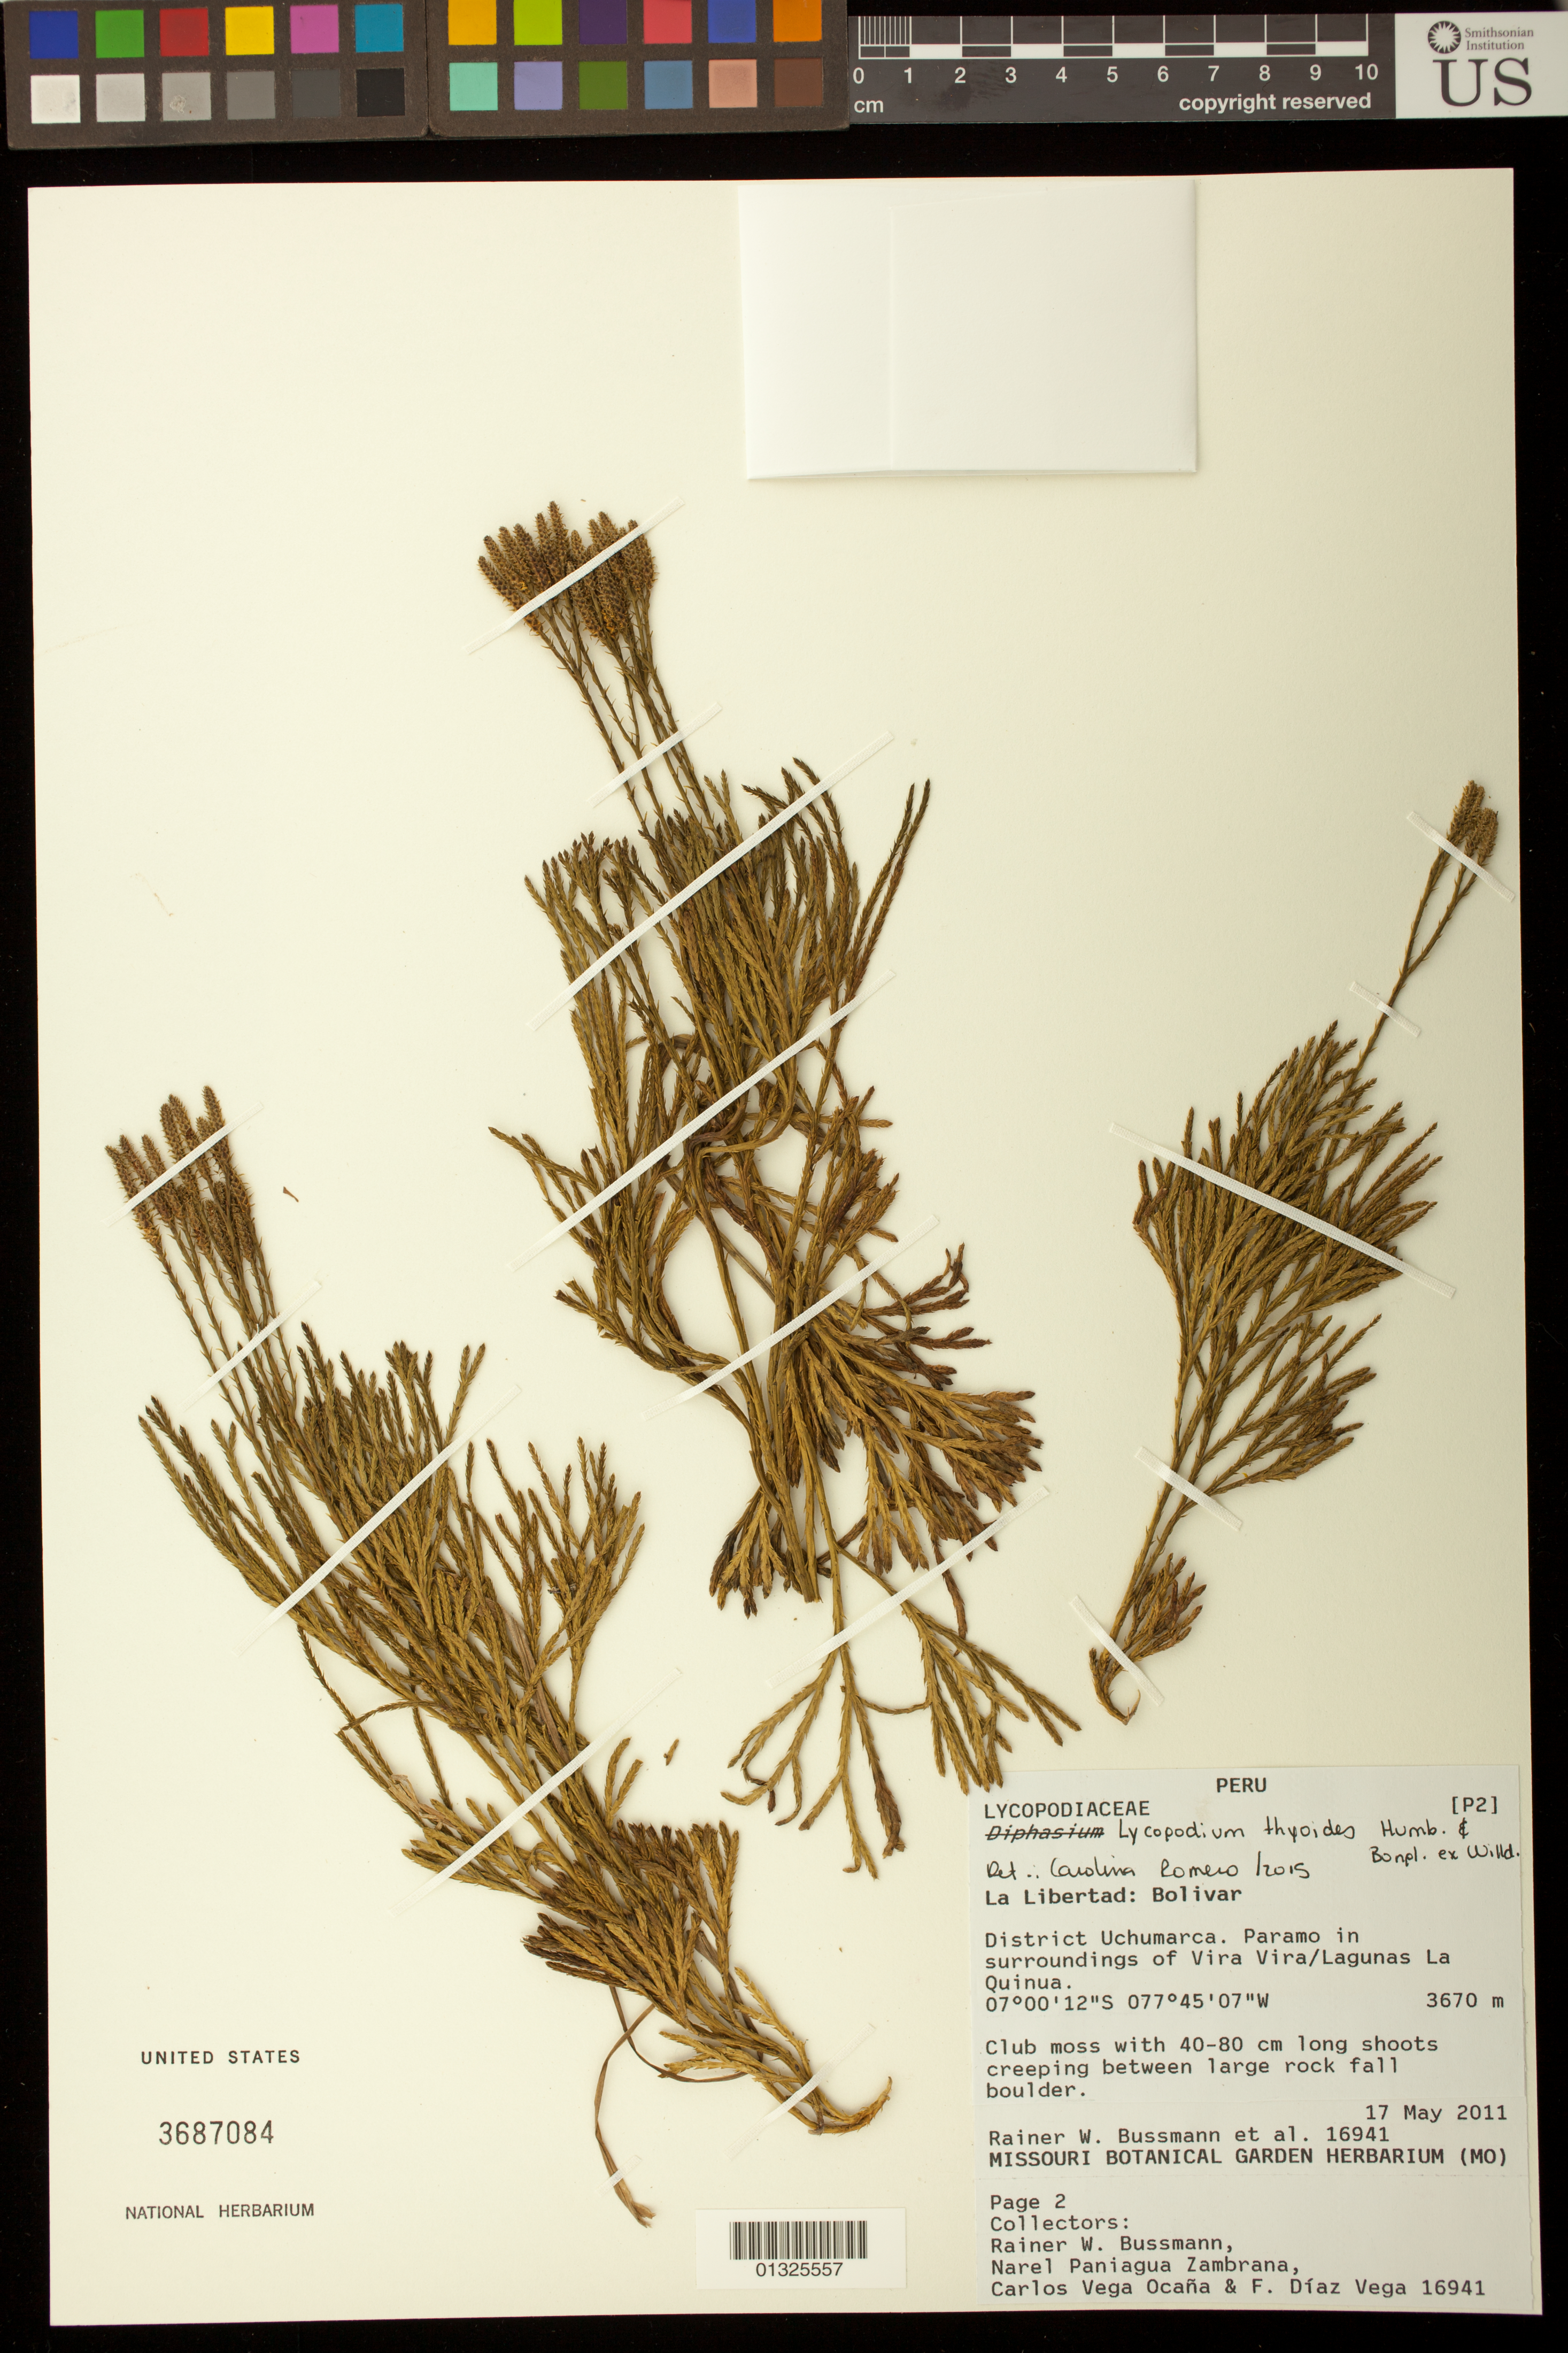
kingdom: Plantae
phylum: Tracheophyta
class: Lycopodiopsida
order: Lycopodiales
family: Lycopodiaceae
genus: Diphasiastrum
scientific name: Diphasiastrum thyoides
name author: (Humb. & Bonpl. ex Willd.) Holub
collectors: R. W. Bussmann, N. Paniagua Zambrana, C. Vega Ocaña & F. Diaz Vega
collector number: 16941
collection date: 2011-05-17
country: Peru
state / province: La Libertad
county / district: Bolívar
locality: La Libertad: Bolivar; District Uchumarca, Paramo in surroundings of Vira Vira/Lagunas La Quinua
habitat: between large rock fall boulder.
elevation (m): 3670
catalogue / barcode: US 3687084